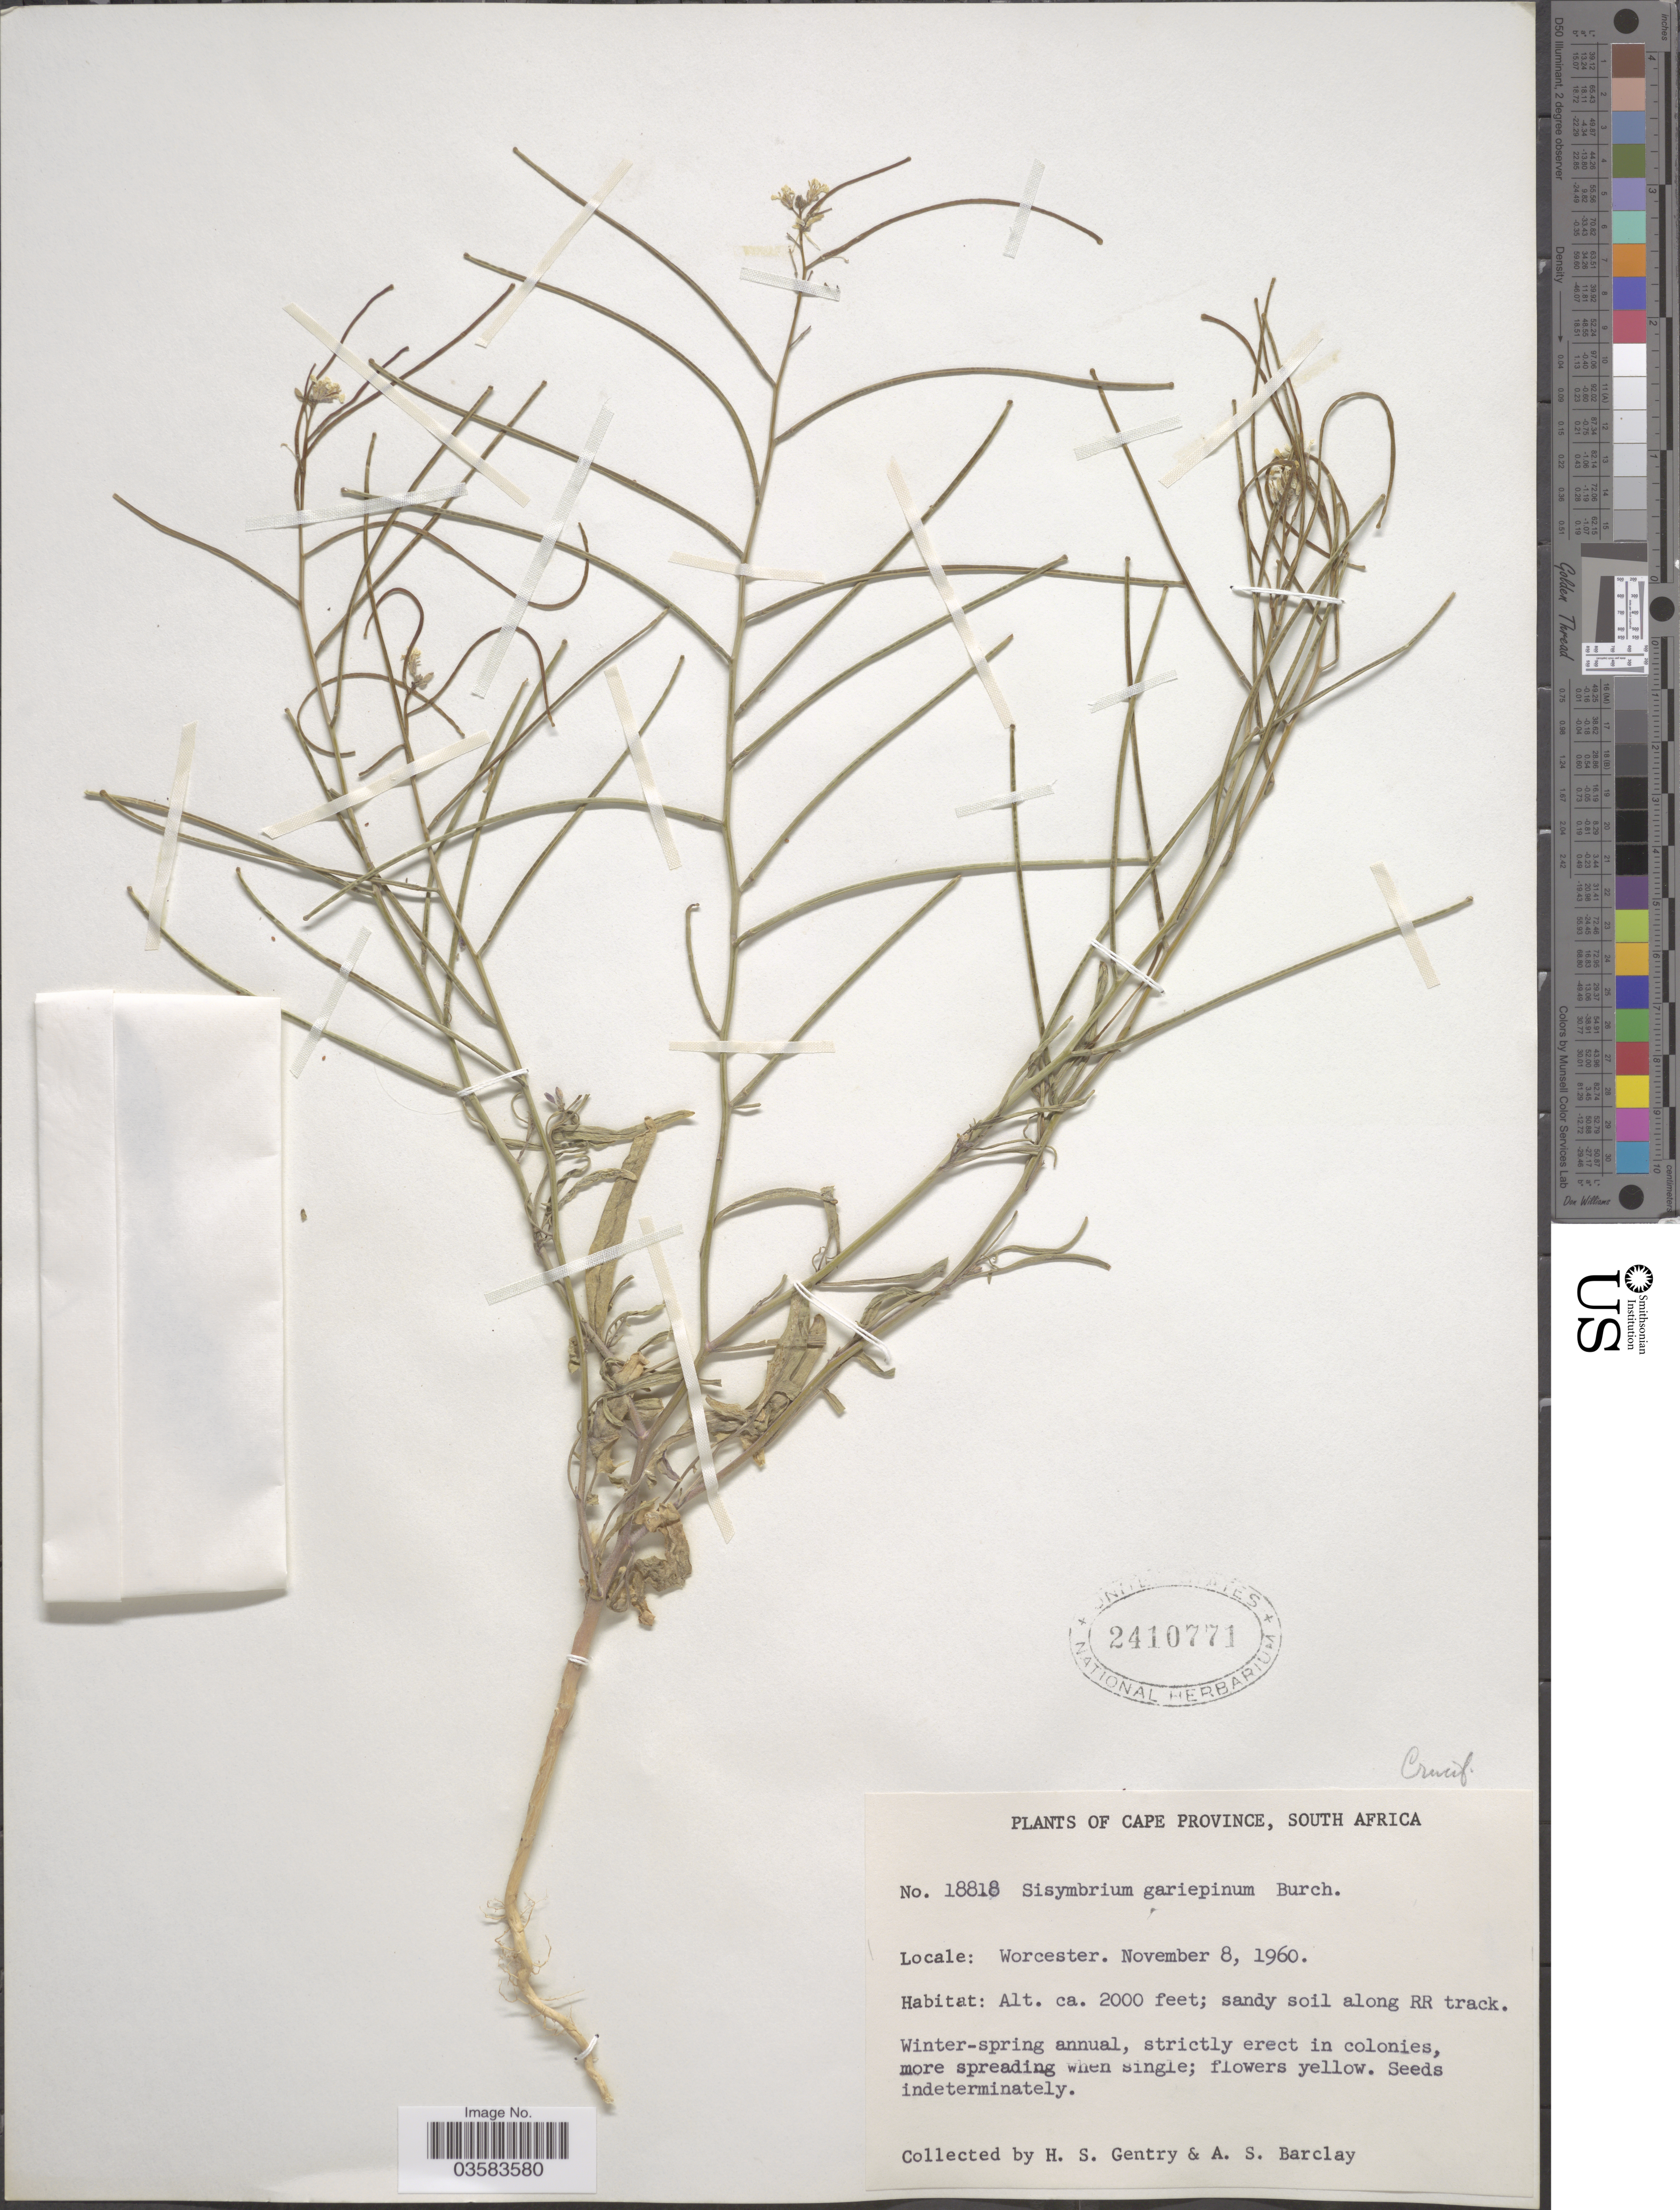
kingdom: Plantae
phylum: Tracheophyta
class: Magnoliopsida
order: Brassicales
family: Brassicaceae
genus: Sisymbrium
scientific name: Sisymbrium gariepinum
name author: Burch. & DC.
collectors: H. S. Gentry & A. S. Barclay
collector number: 18818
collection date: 1960-11-08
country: South Africa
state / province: Western Cape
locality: Worcester.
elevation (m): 610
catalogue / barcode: US 2410771